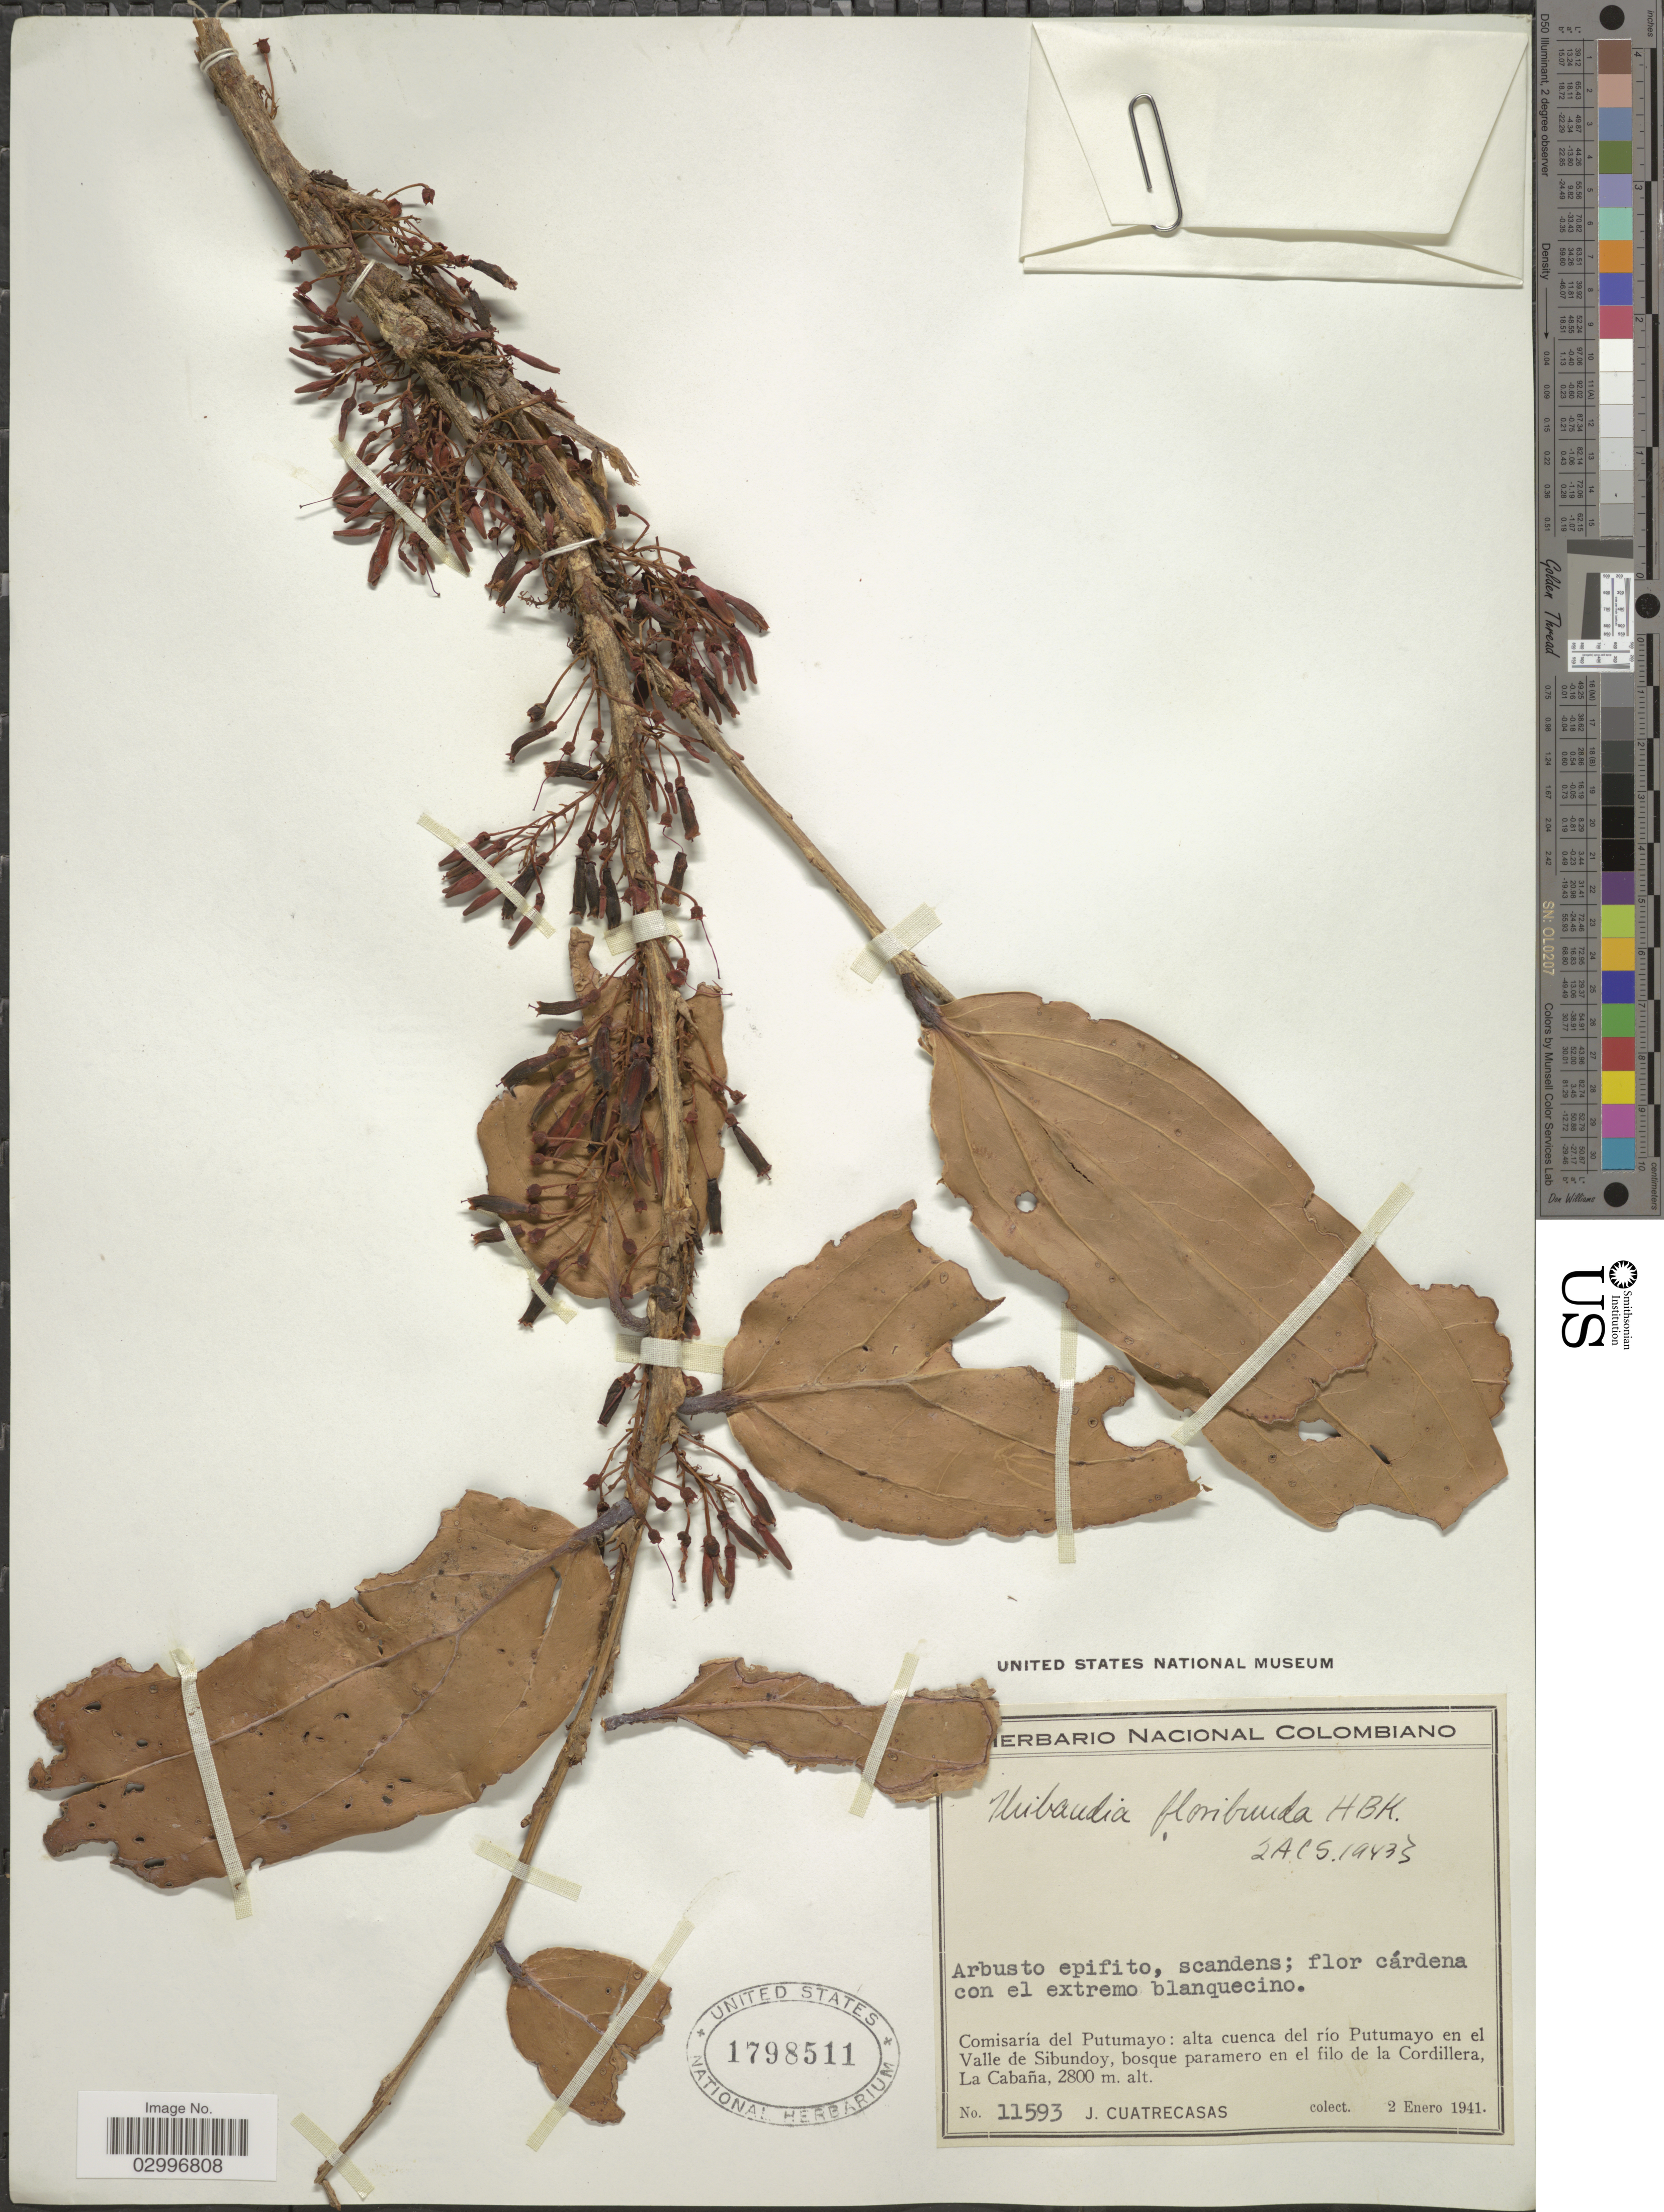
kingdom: Plantae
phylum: Tracheophyta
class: Magnoliopsida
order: Ericales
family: Ericaceae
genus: Thibaudia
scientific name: Thibaudia floribunda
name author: Kunth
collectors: J. Cuatrecasas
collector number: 11593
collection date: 1941-01-02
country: Colombia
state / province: Putumayo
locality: Comisaría del Putumayo: alta cuenca del río Putumayo en el Valle de Sibundoy, bosque paramero en el filo de la Cordillera, La Cabaña.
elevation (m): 2800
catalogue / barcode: US 1798511